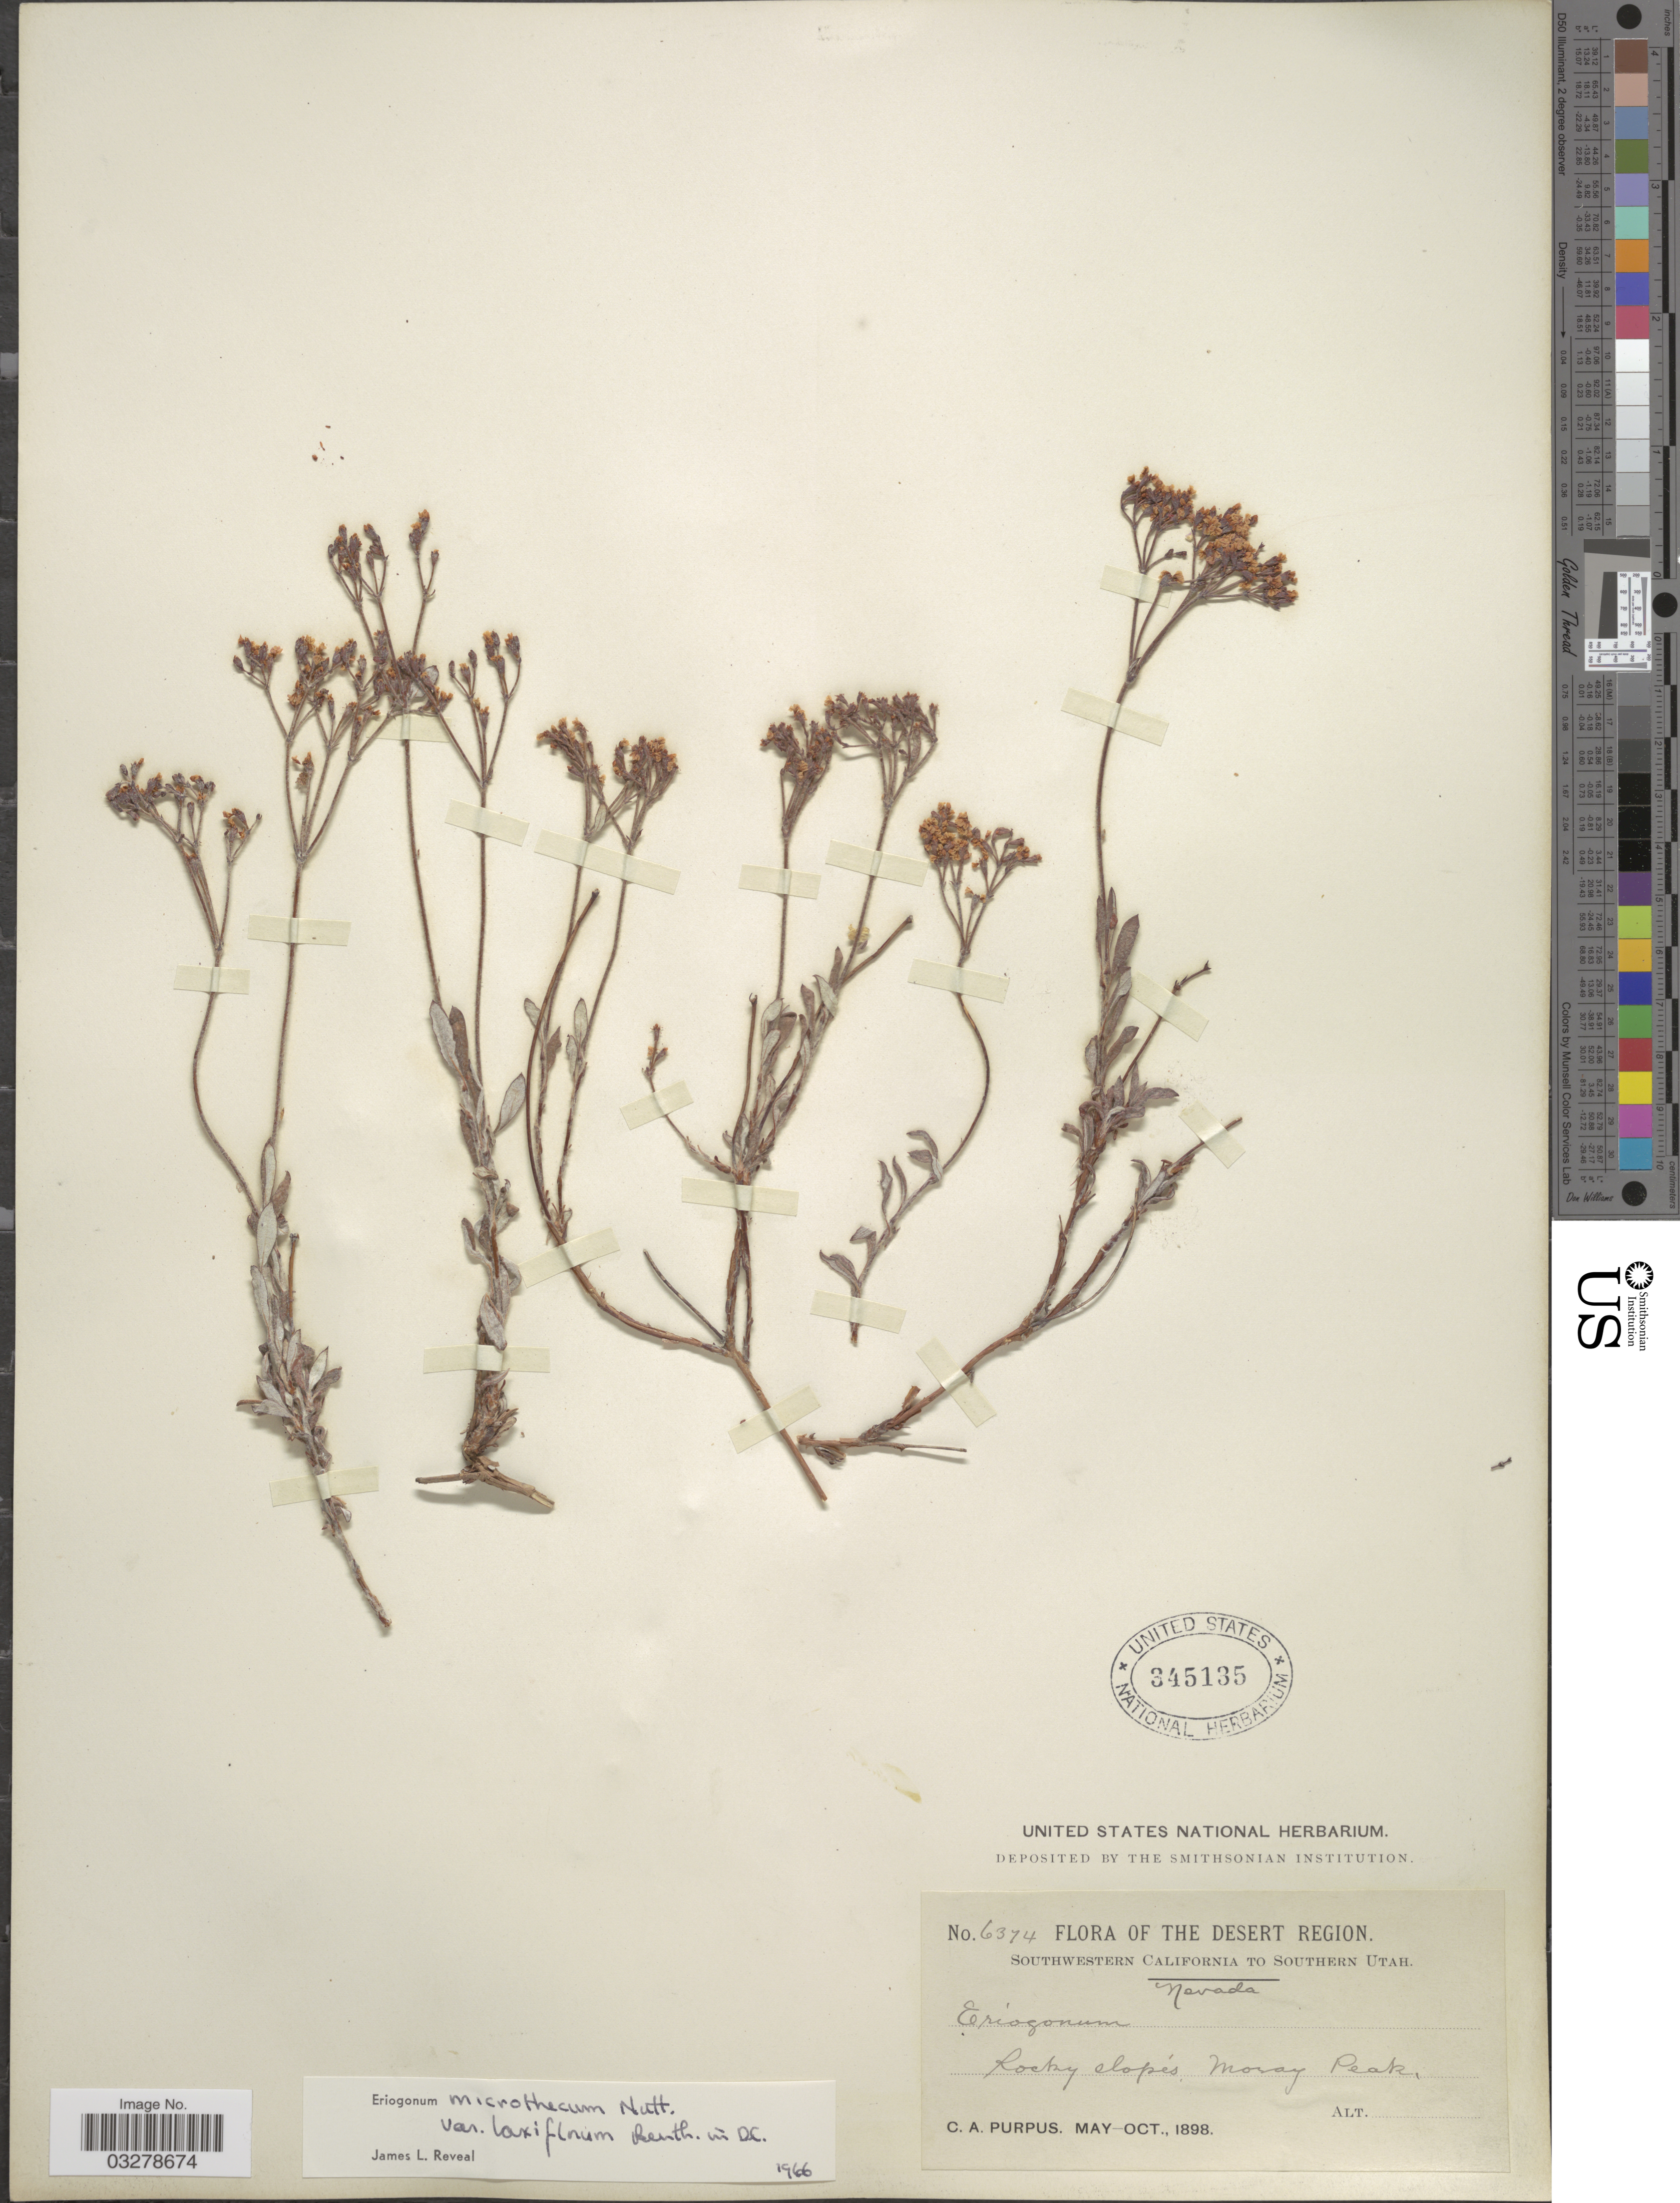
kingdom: Plantae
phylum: Tracheophyta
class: Magnoliopsida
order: Caryophyllales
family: Polygonaceae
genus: Eriogonum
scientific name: Eriogonum microtheca var. laxiflorum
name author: Hook.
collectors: C. A. Purpus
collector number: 6374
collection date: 1898-05/1898-10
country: United States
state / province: Nevada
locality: Desert Region. Rocky slopes. Moray Peak.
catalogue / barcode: US 345135